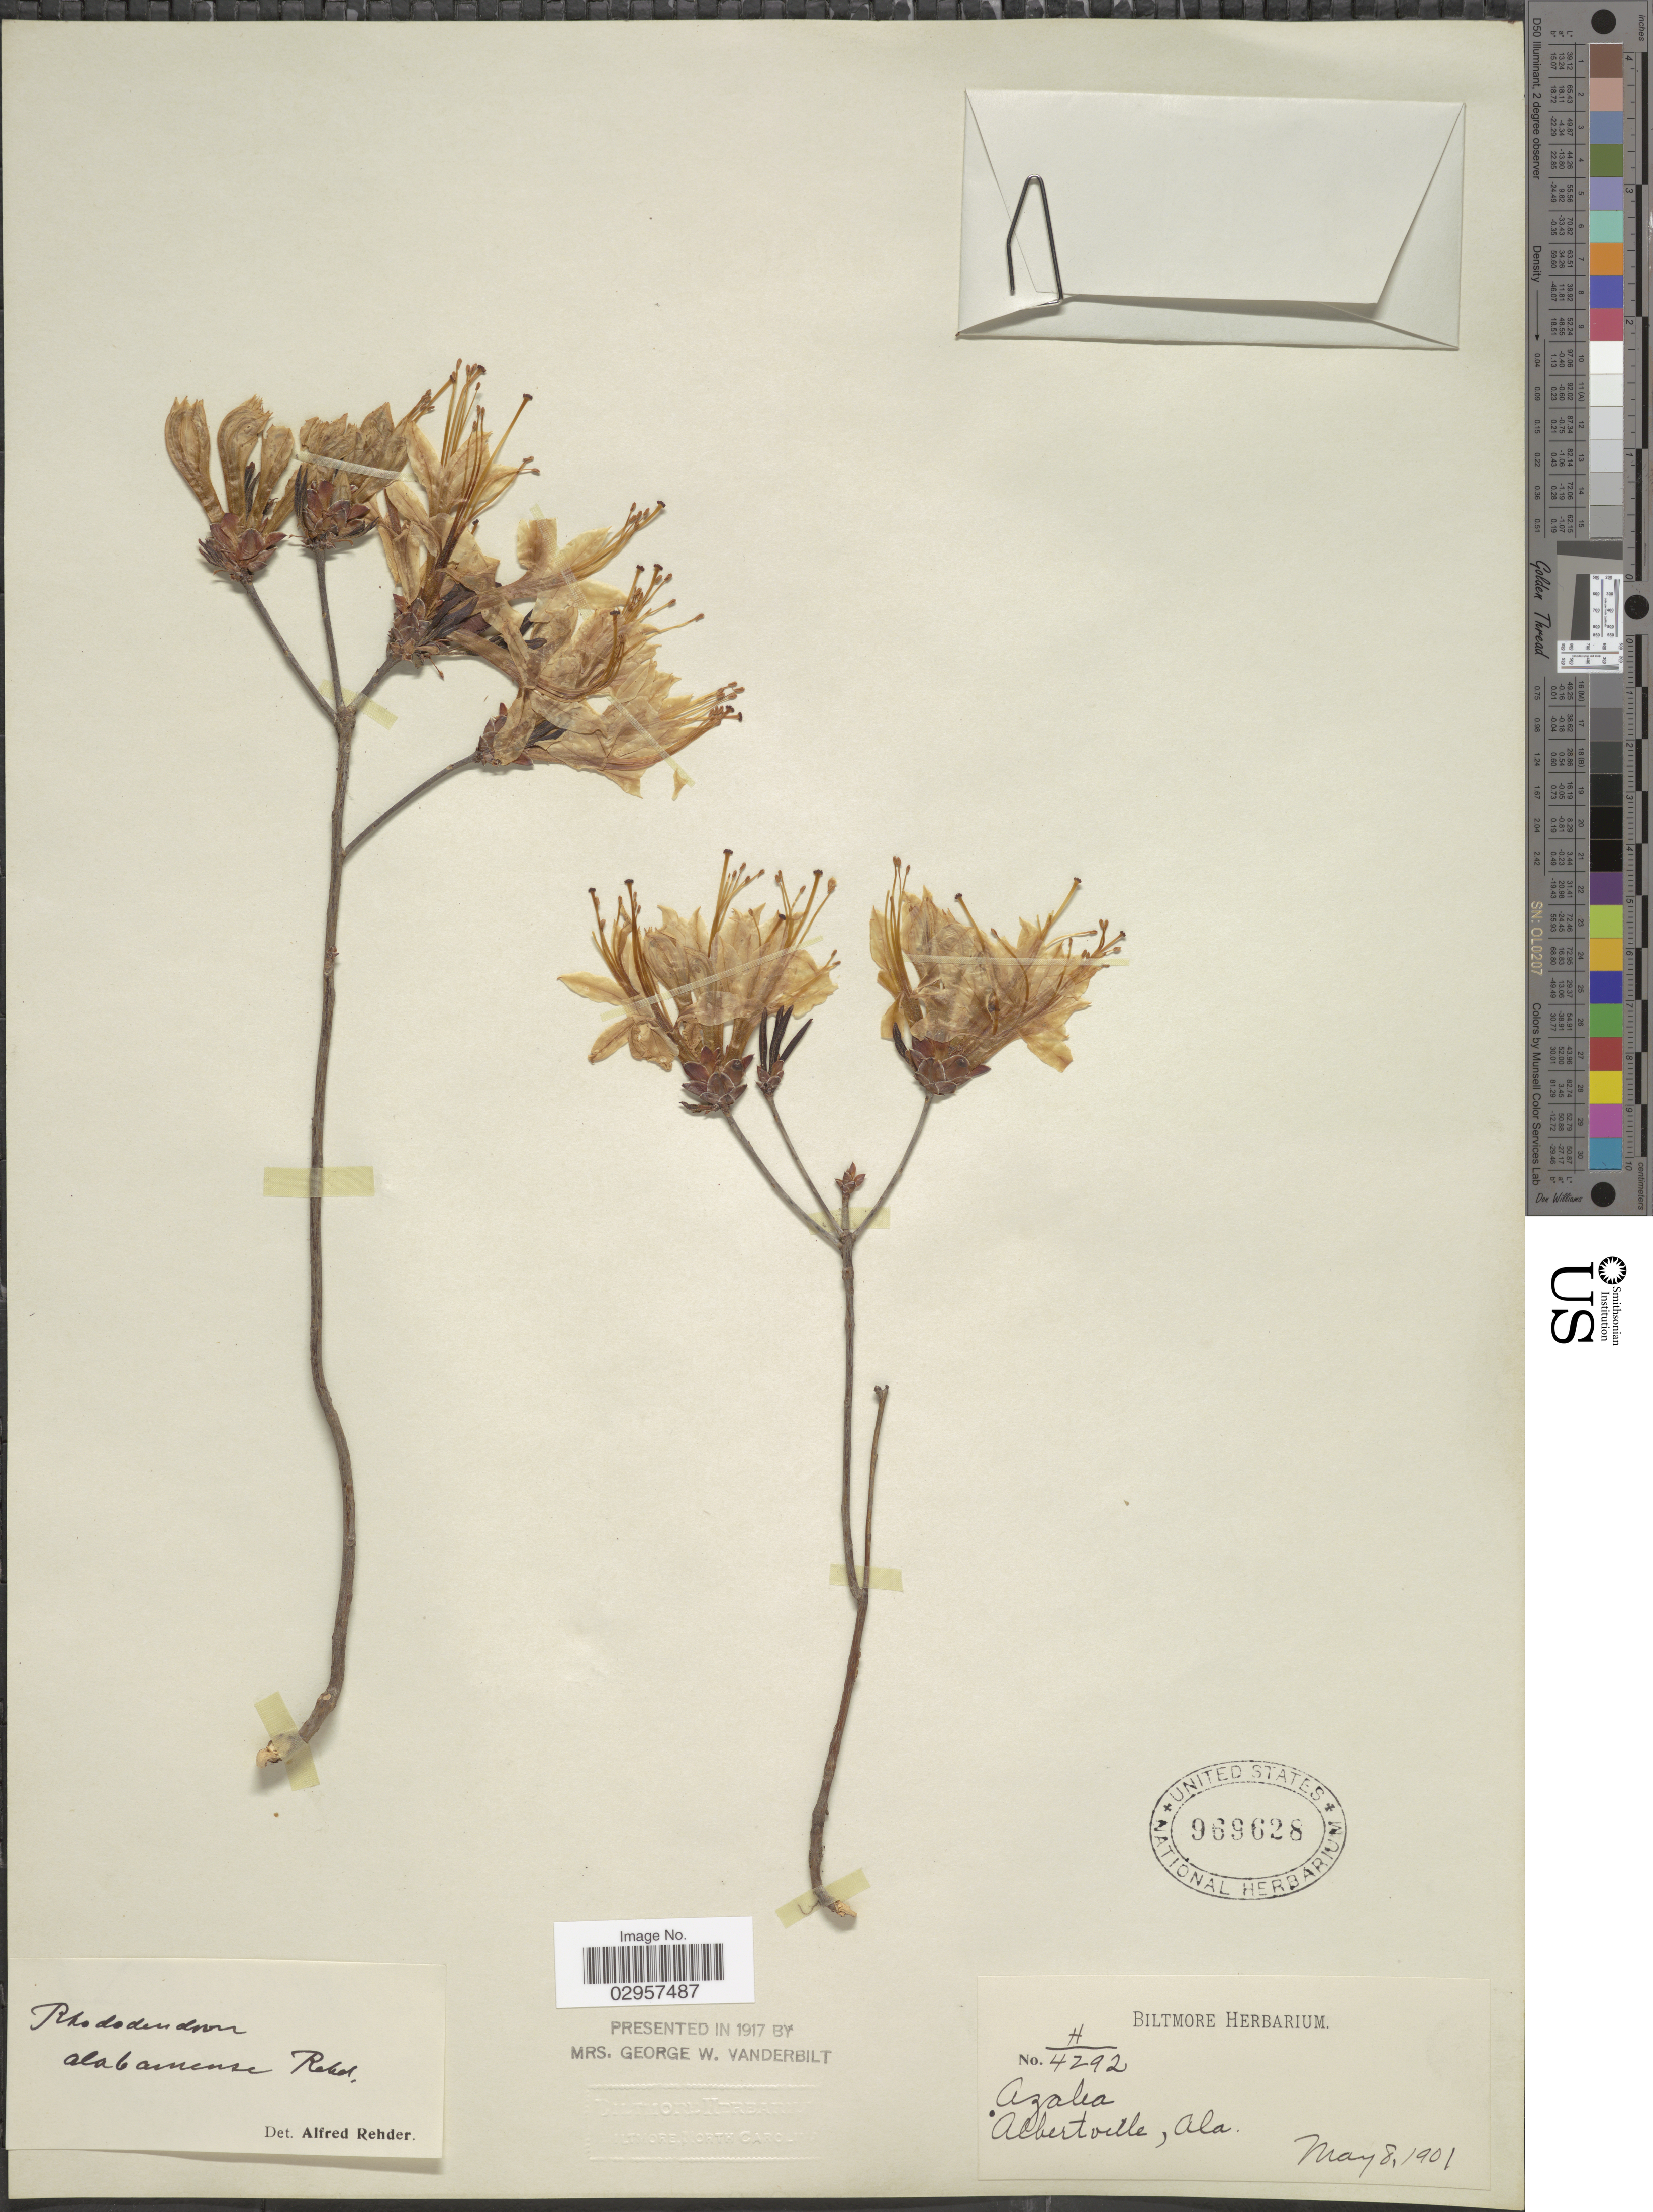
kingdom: Plantae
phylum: Tracheophyta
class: Magnoliopsida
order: Ericales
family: Ericaceae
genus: Rhododendron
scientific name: Rhododendron alabamense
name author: Rehder in E.H. Wilson & Rehder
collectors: ex herb. Biltmore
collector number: H/4292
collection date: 1901-05-08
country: United States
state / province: Alabama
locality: Albertville.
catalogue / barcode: US 969628